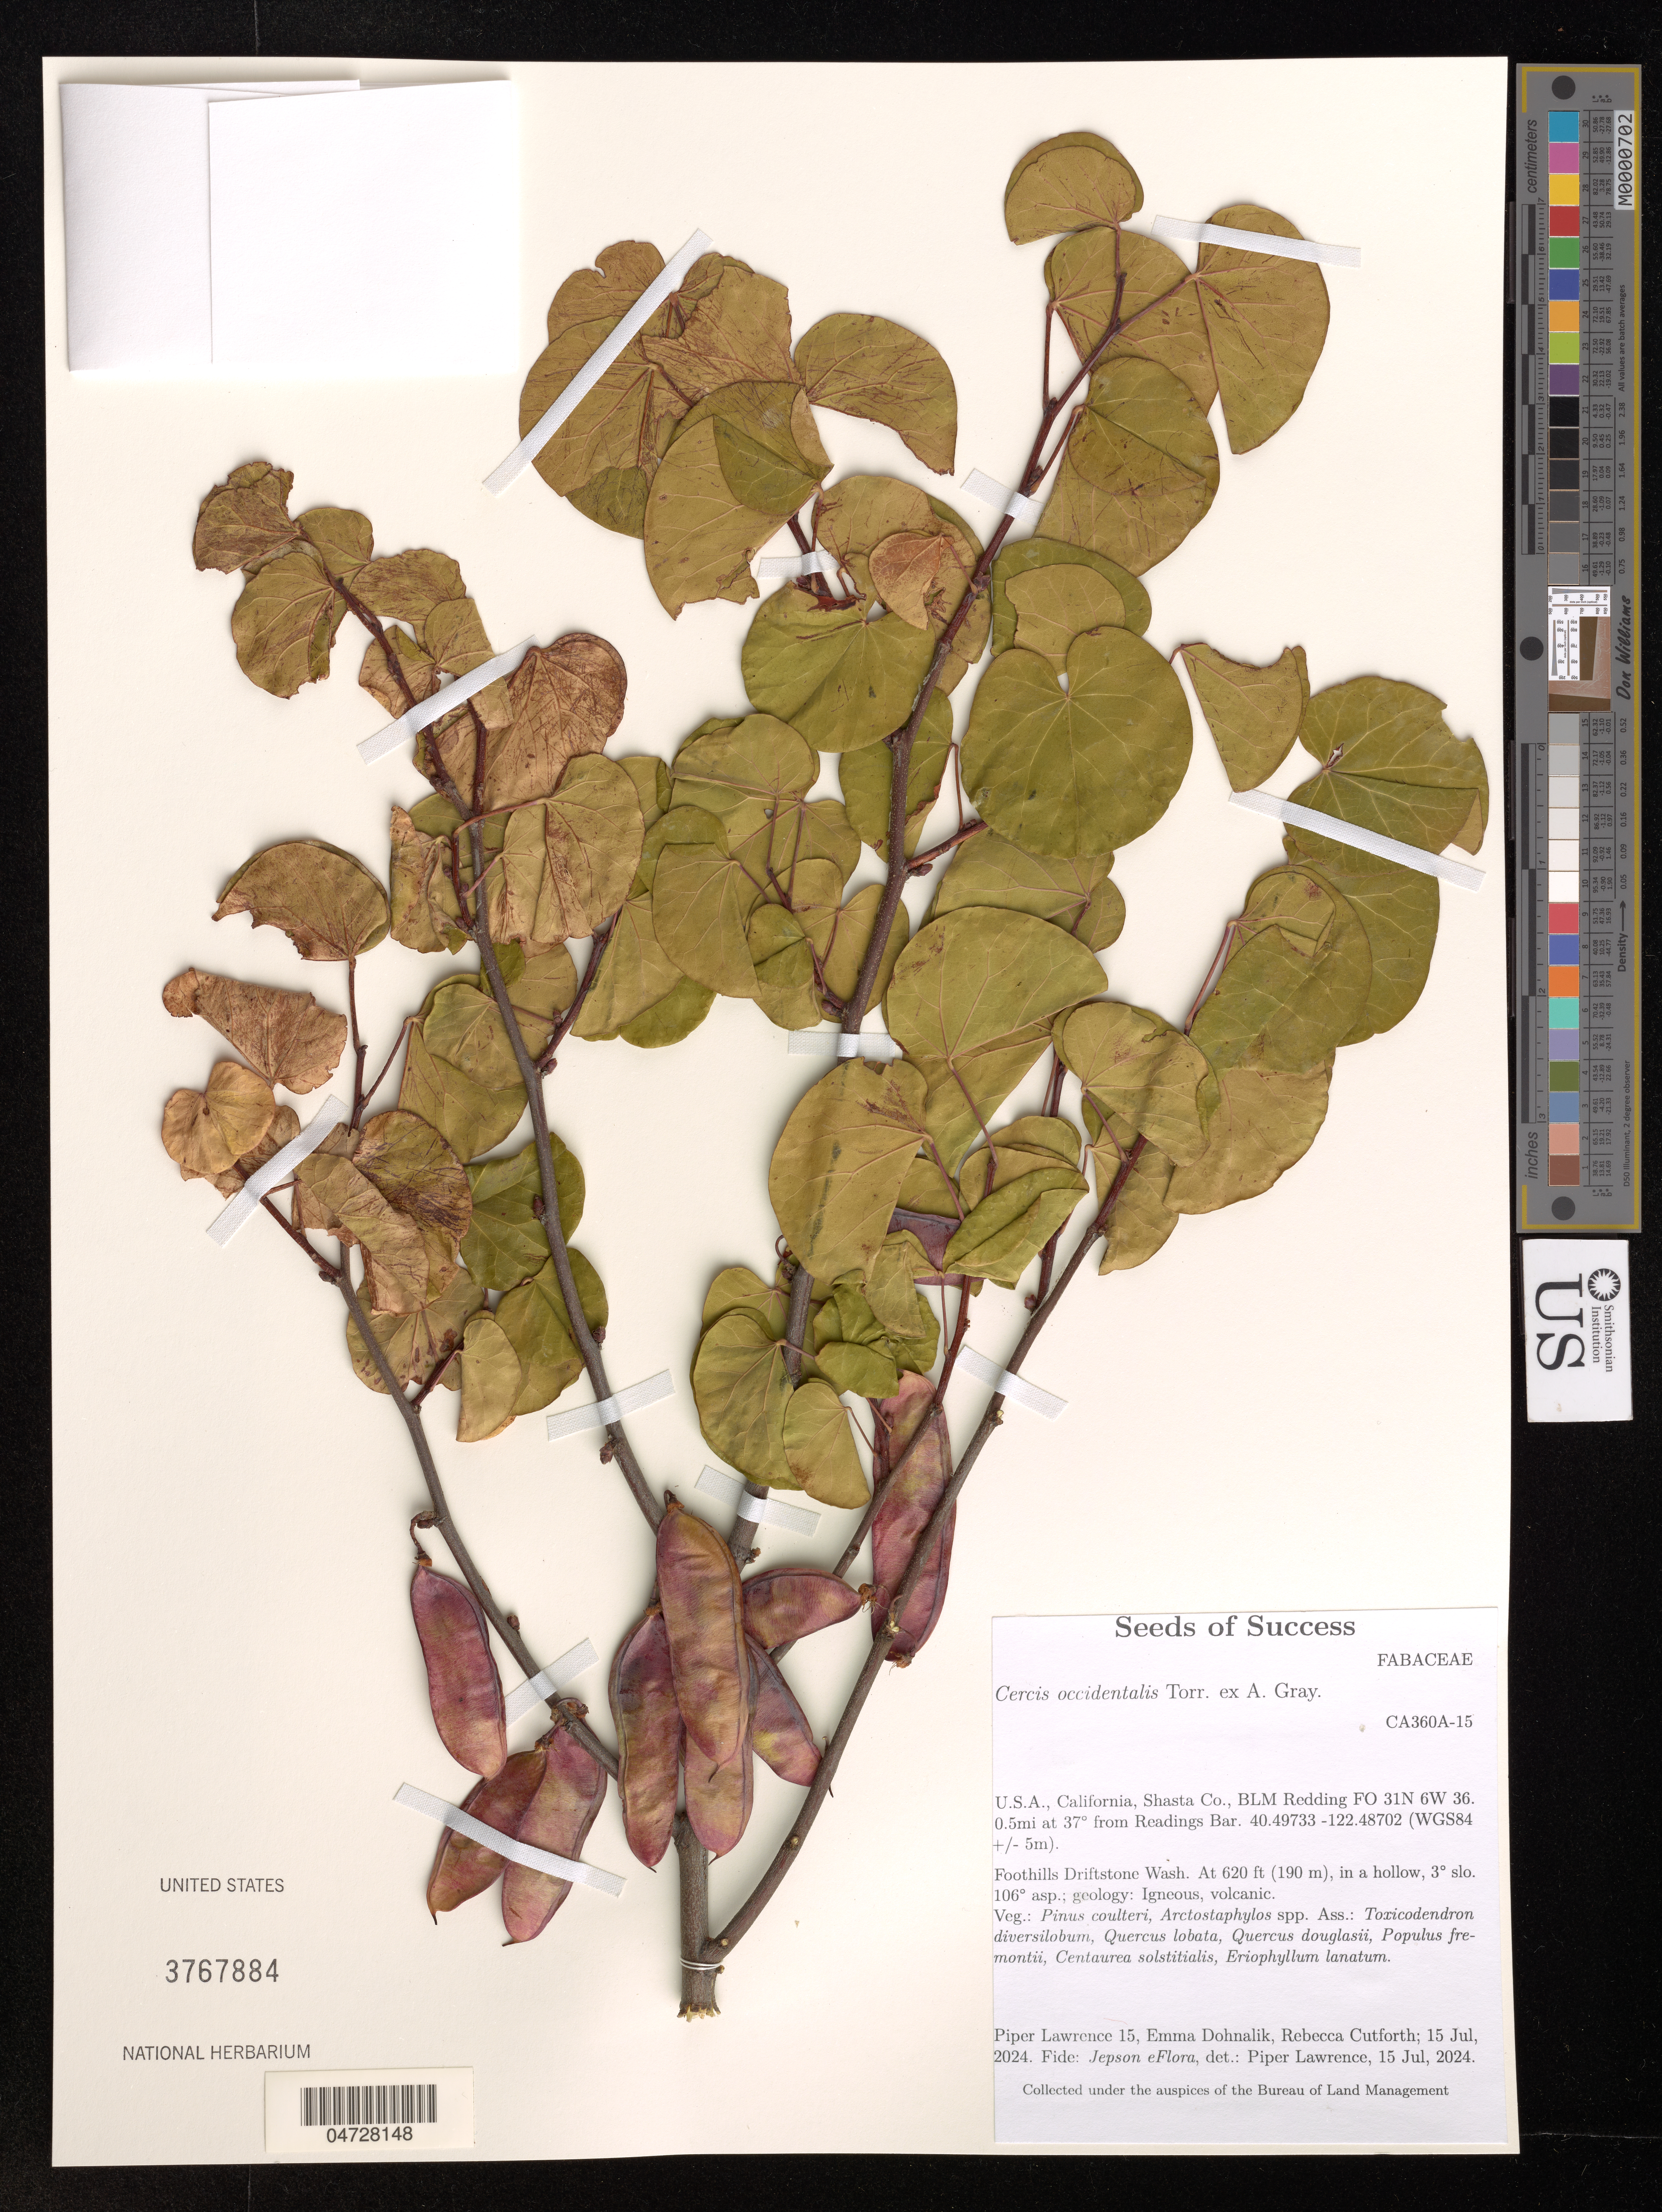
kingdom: Plantae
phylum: Tracheophyta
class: Magnoliopsida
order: Fabales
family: Fabaceae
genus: Cercis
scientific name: Cercis occidentalis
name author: Torr. ex A. Gray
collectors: P. Lawrence, E. Dohnalik & R. Cutforth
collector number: CA360A-15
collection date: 2024-07-15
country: United States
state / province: California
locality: Shasta Co., BLM Redding FO.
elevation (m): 189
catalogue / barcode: US 3767884